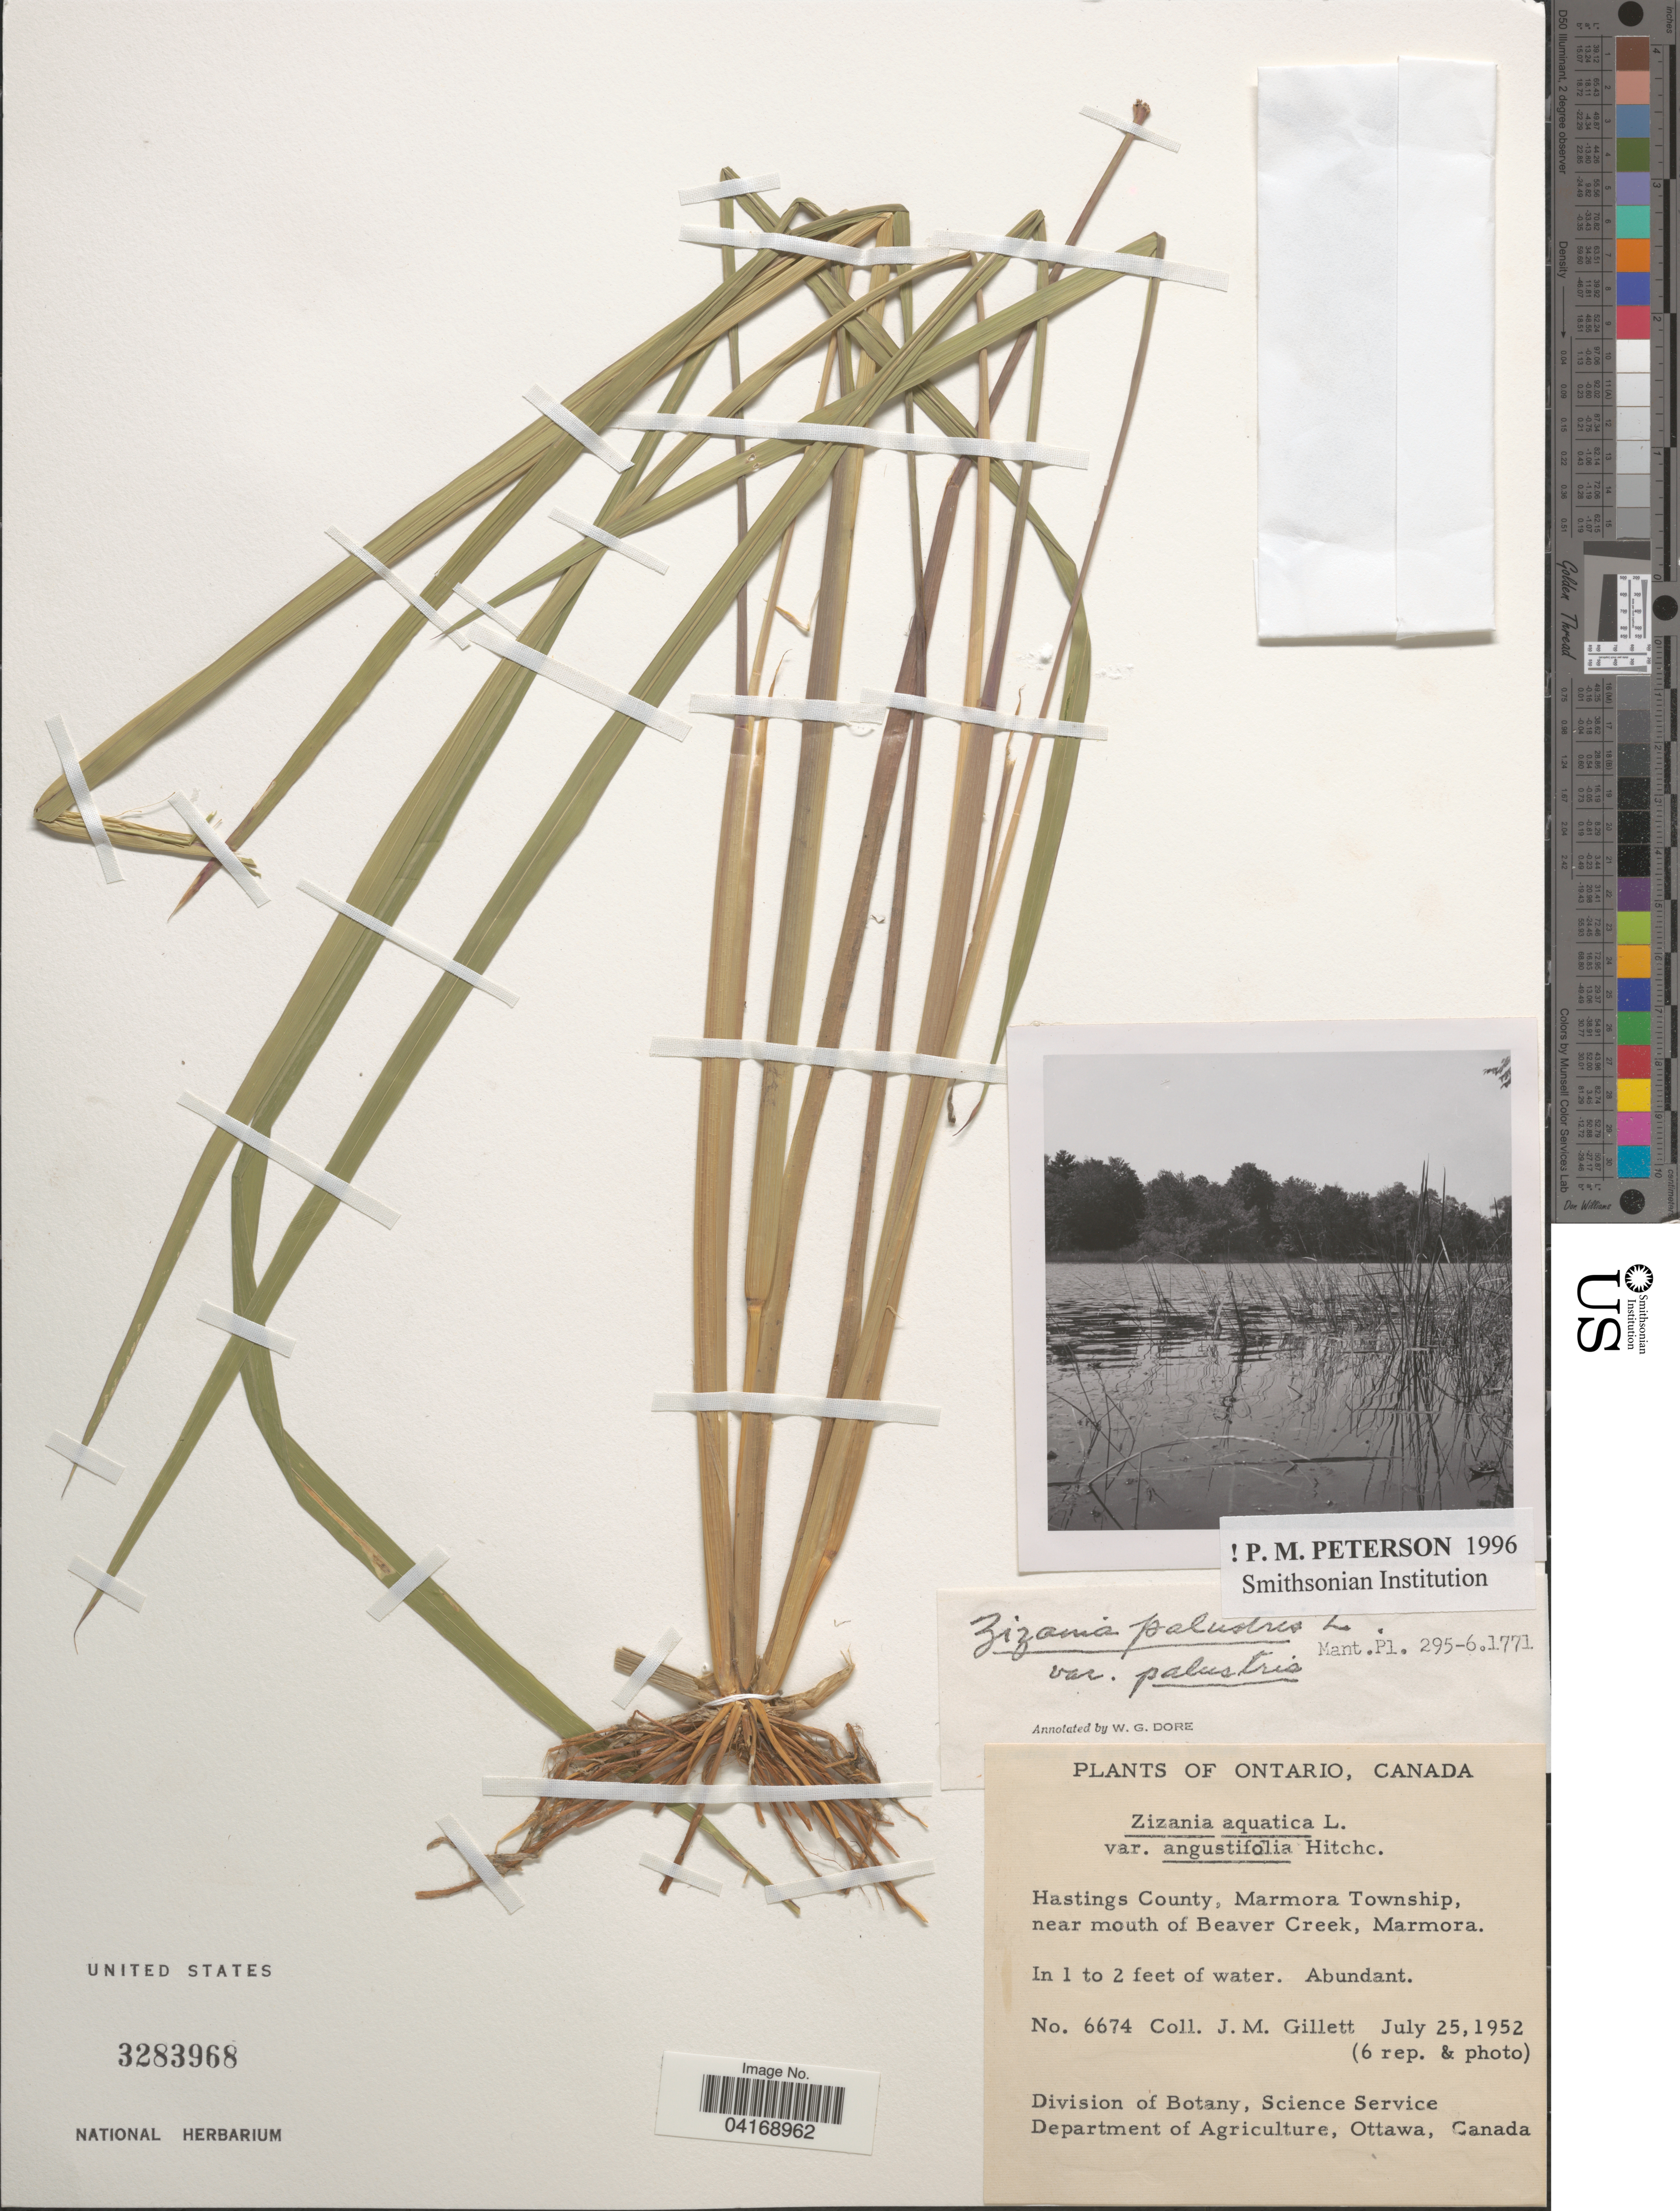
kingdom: Plantae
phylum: Tracheophyta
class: Liliopsida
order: Poales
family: Poaceae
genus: Zizania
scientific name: Zizania palustris var. palustris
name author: L.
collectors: J. M. Gillet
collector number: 6674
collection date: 1952-07-25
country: Canada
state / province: Ontario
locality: Hastings County, Marmora Township, near mouth of Beaver Creek, Marmora.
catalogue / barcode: US 3283968